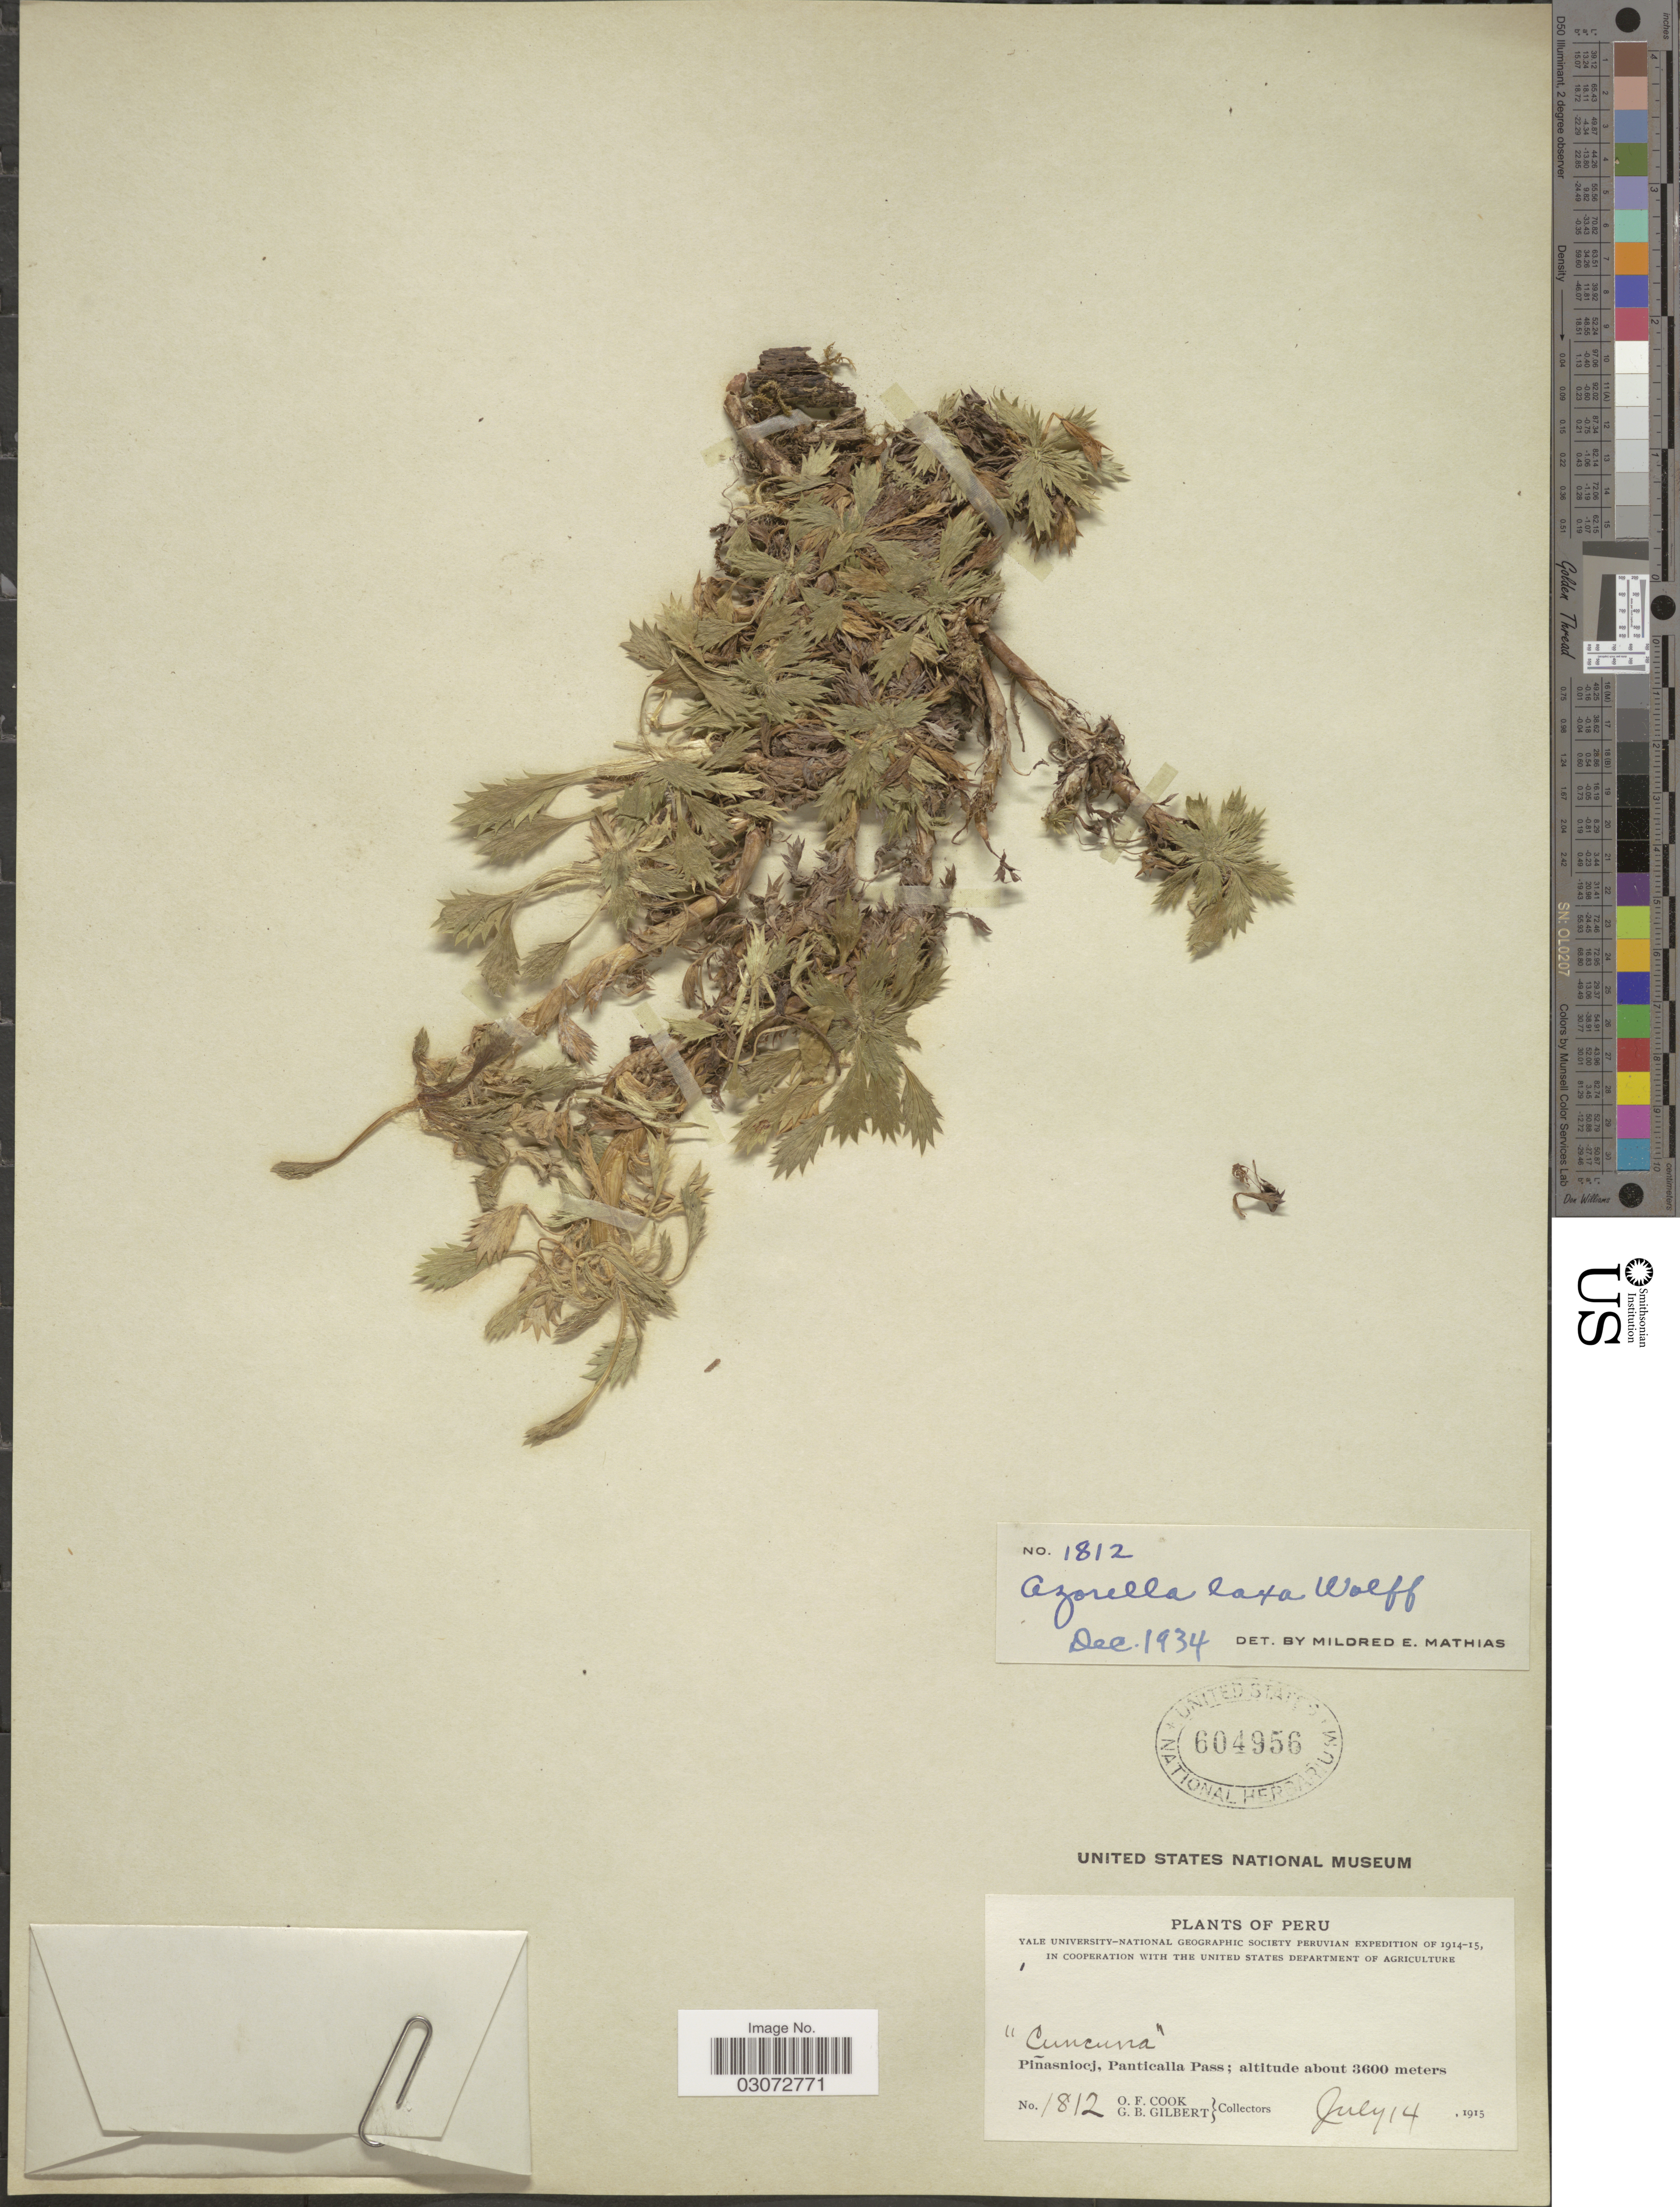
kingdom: Plantae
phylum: Tracheophyta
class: Magnoliopsida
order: Apiales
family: Apiaceae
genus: Azorella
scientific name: Azorella multifida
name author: (Ruiz & Pav.) Pers.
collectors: O. F. Cook & G. B. Gilbert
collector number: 1812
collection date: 1915-07-14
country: Peru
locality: Piñasniocj, Panticalla Pass.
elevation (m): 3600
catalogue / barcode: US 604956